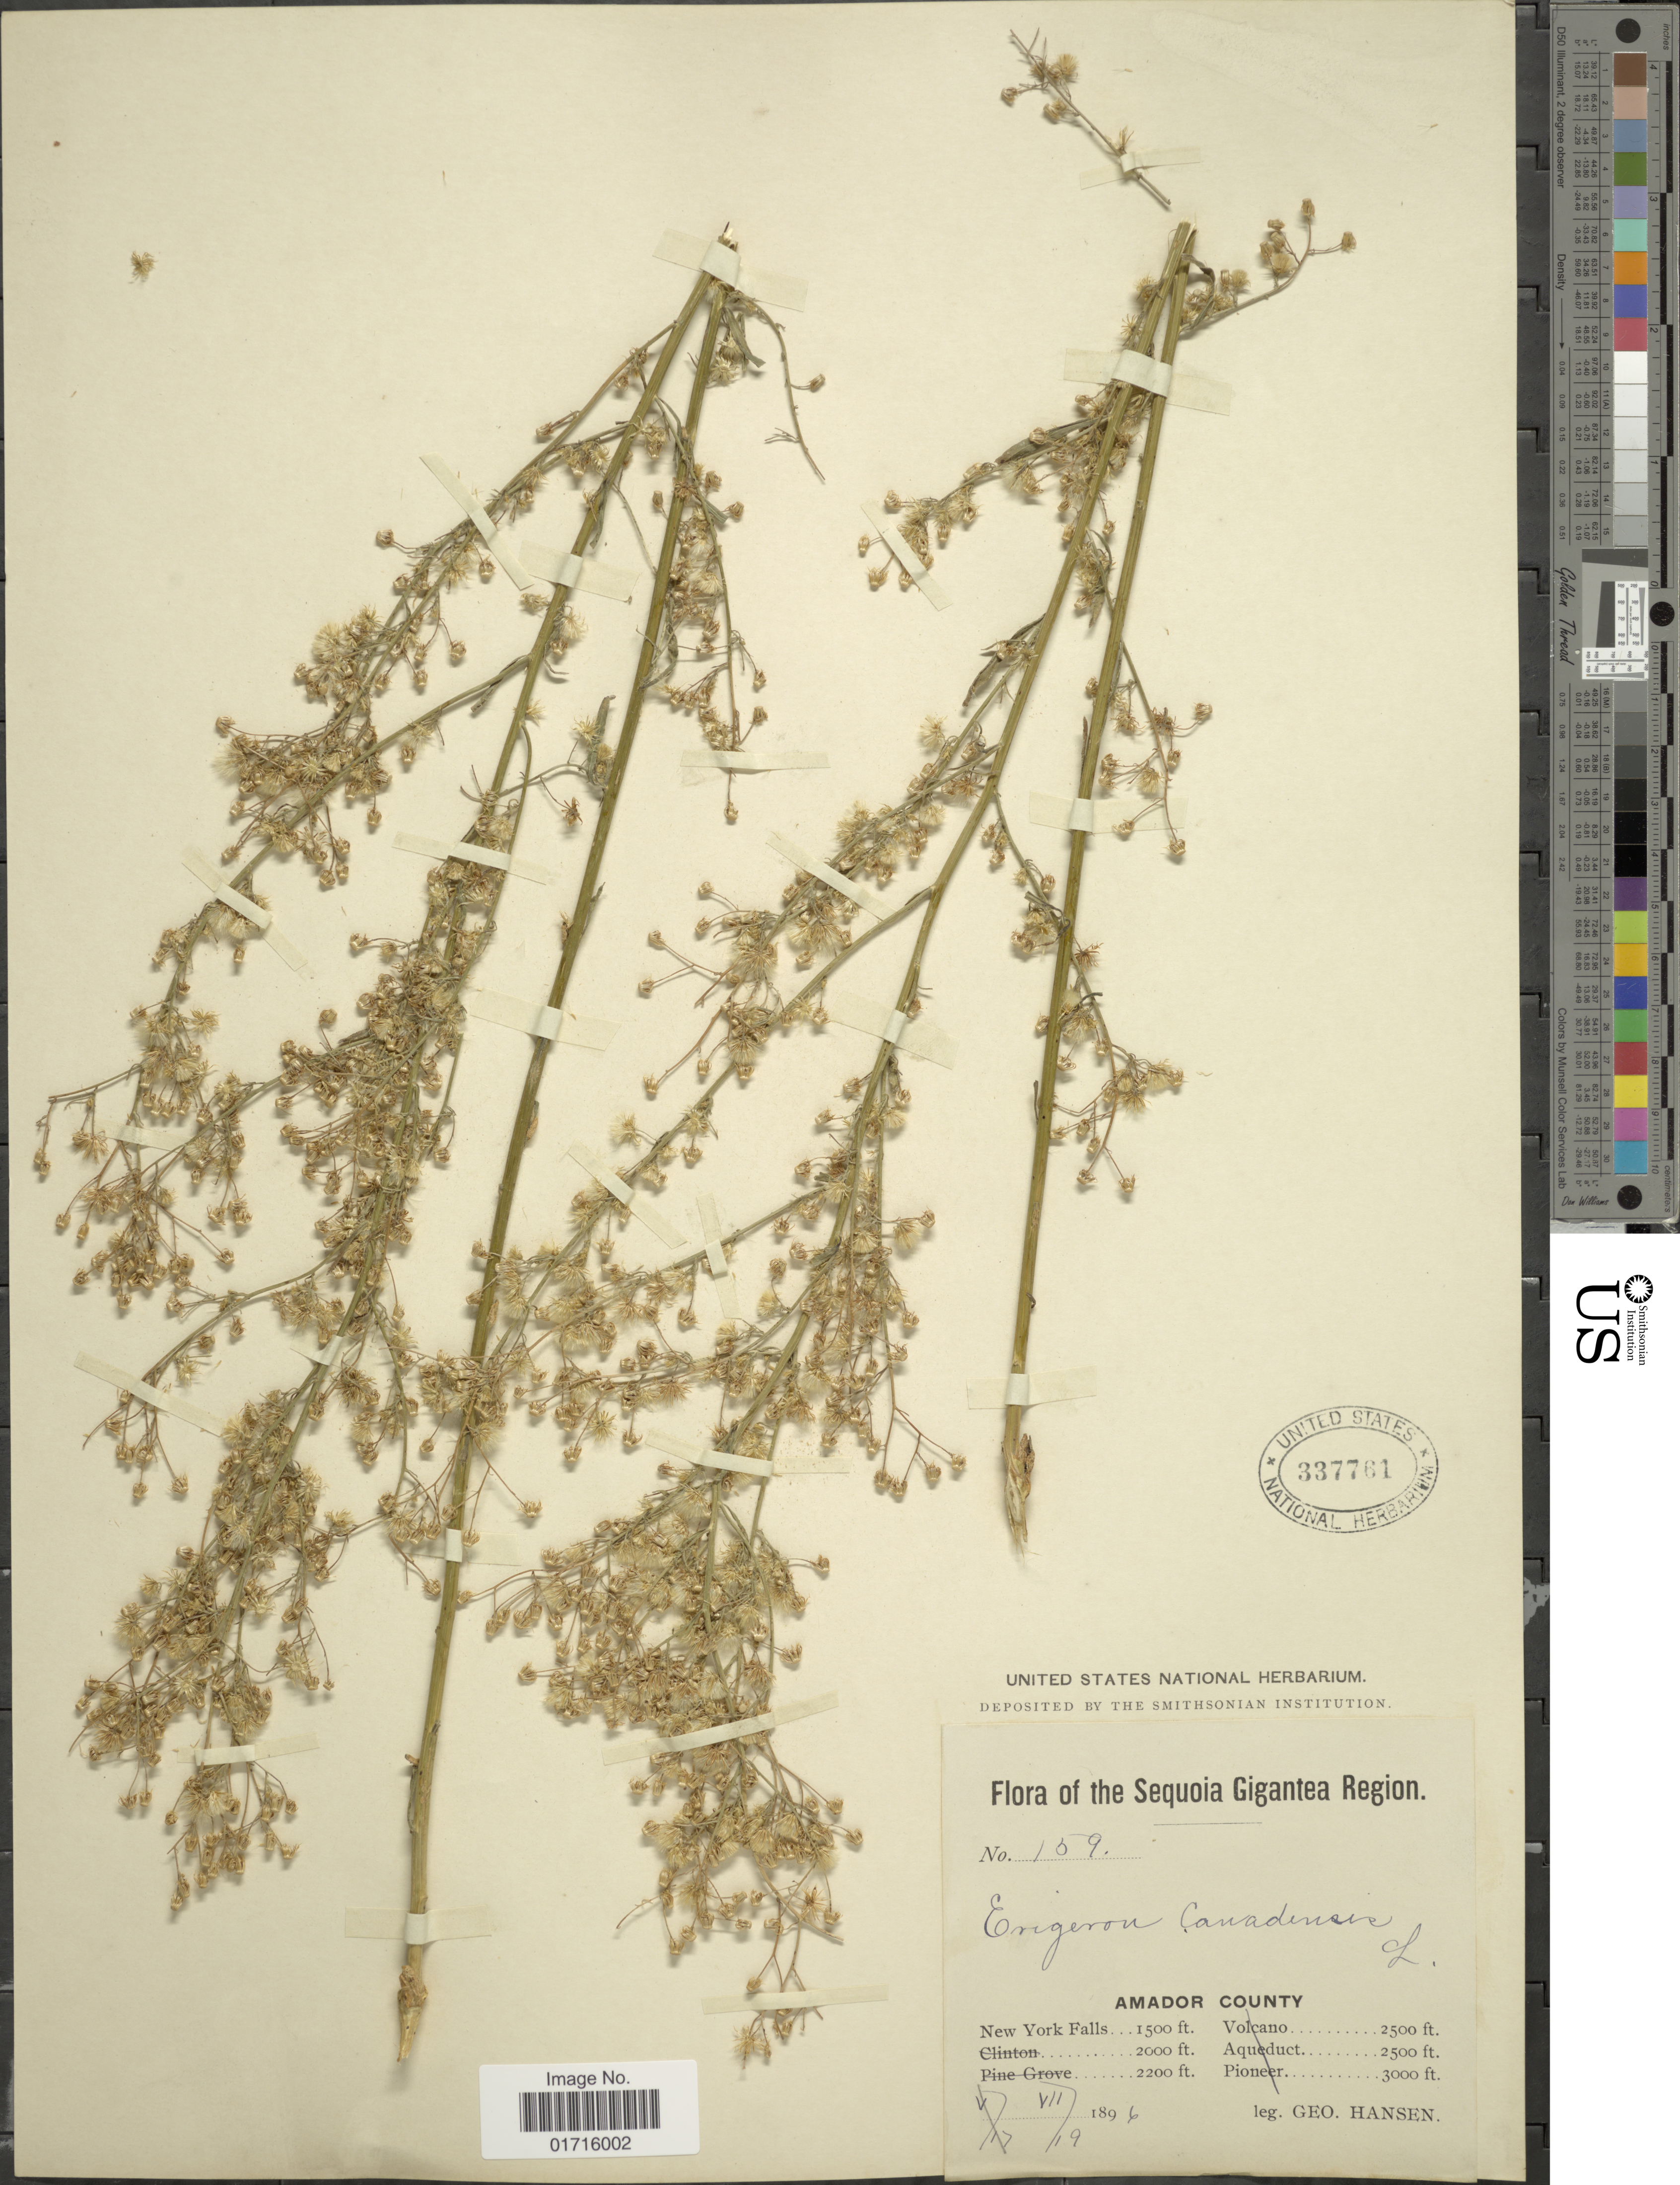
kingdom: Plantae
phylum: Tracheophyta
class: Magnoliopsida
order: Asterales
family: Asteraceae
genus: Conyza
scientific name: Conyza canadensis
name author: (L.) Cronq.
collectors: G. Hansen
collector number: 159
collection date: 1896-07-19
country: United States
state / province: California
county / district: Amador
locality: Sequoia Gigantea Region, Amador County, New York Falls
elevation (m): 457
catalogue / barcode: US 337761